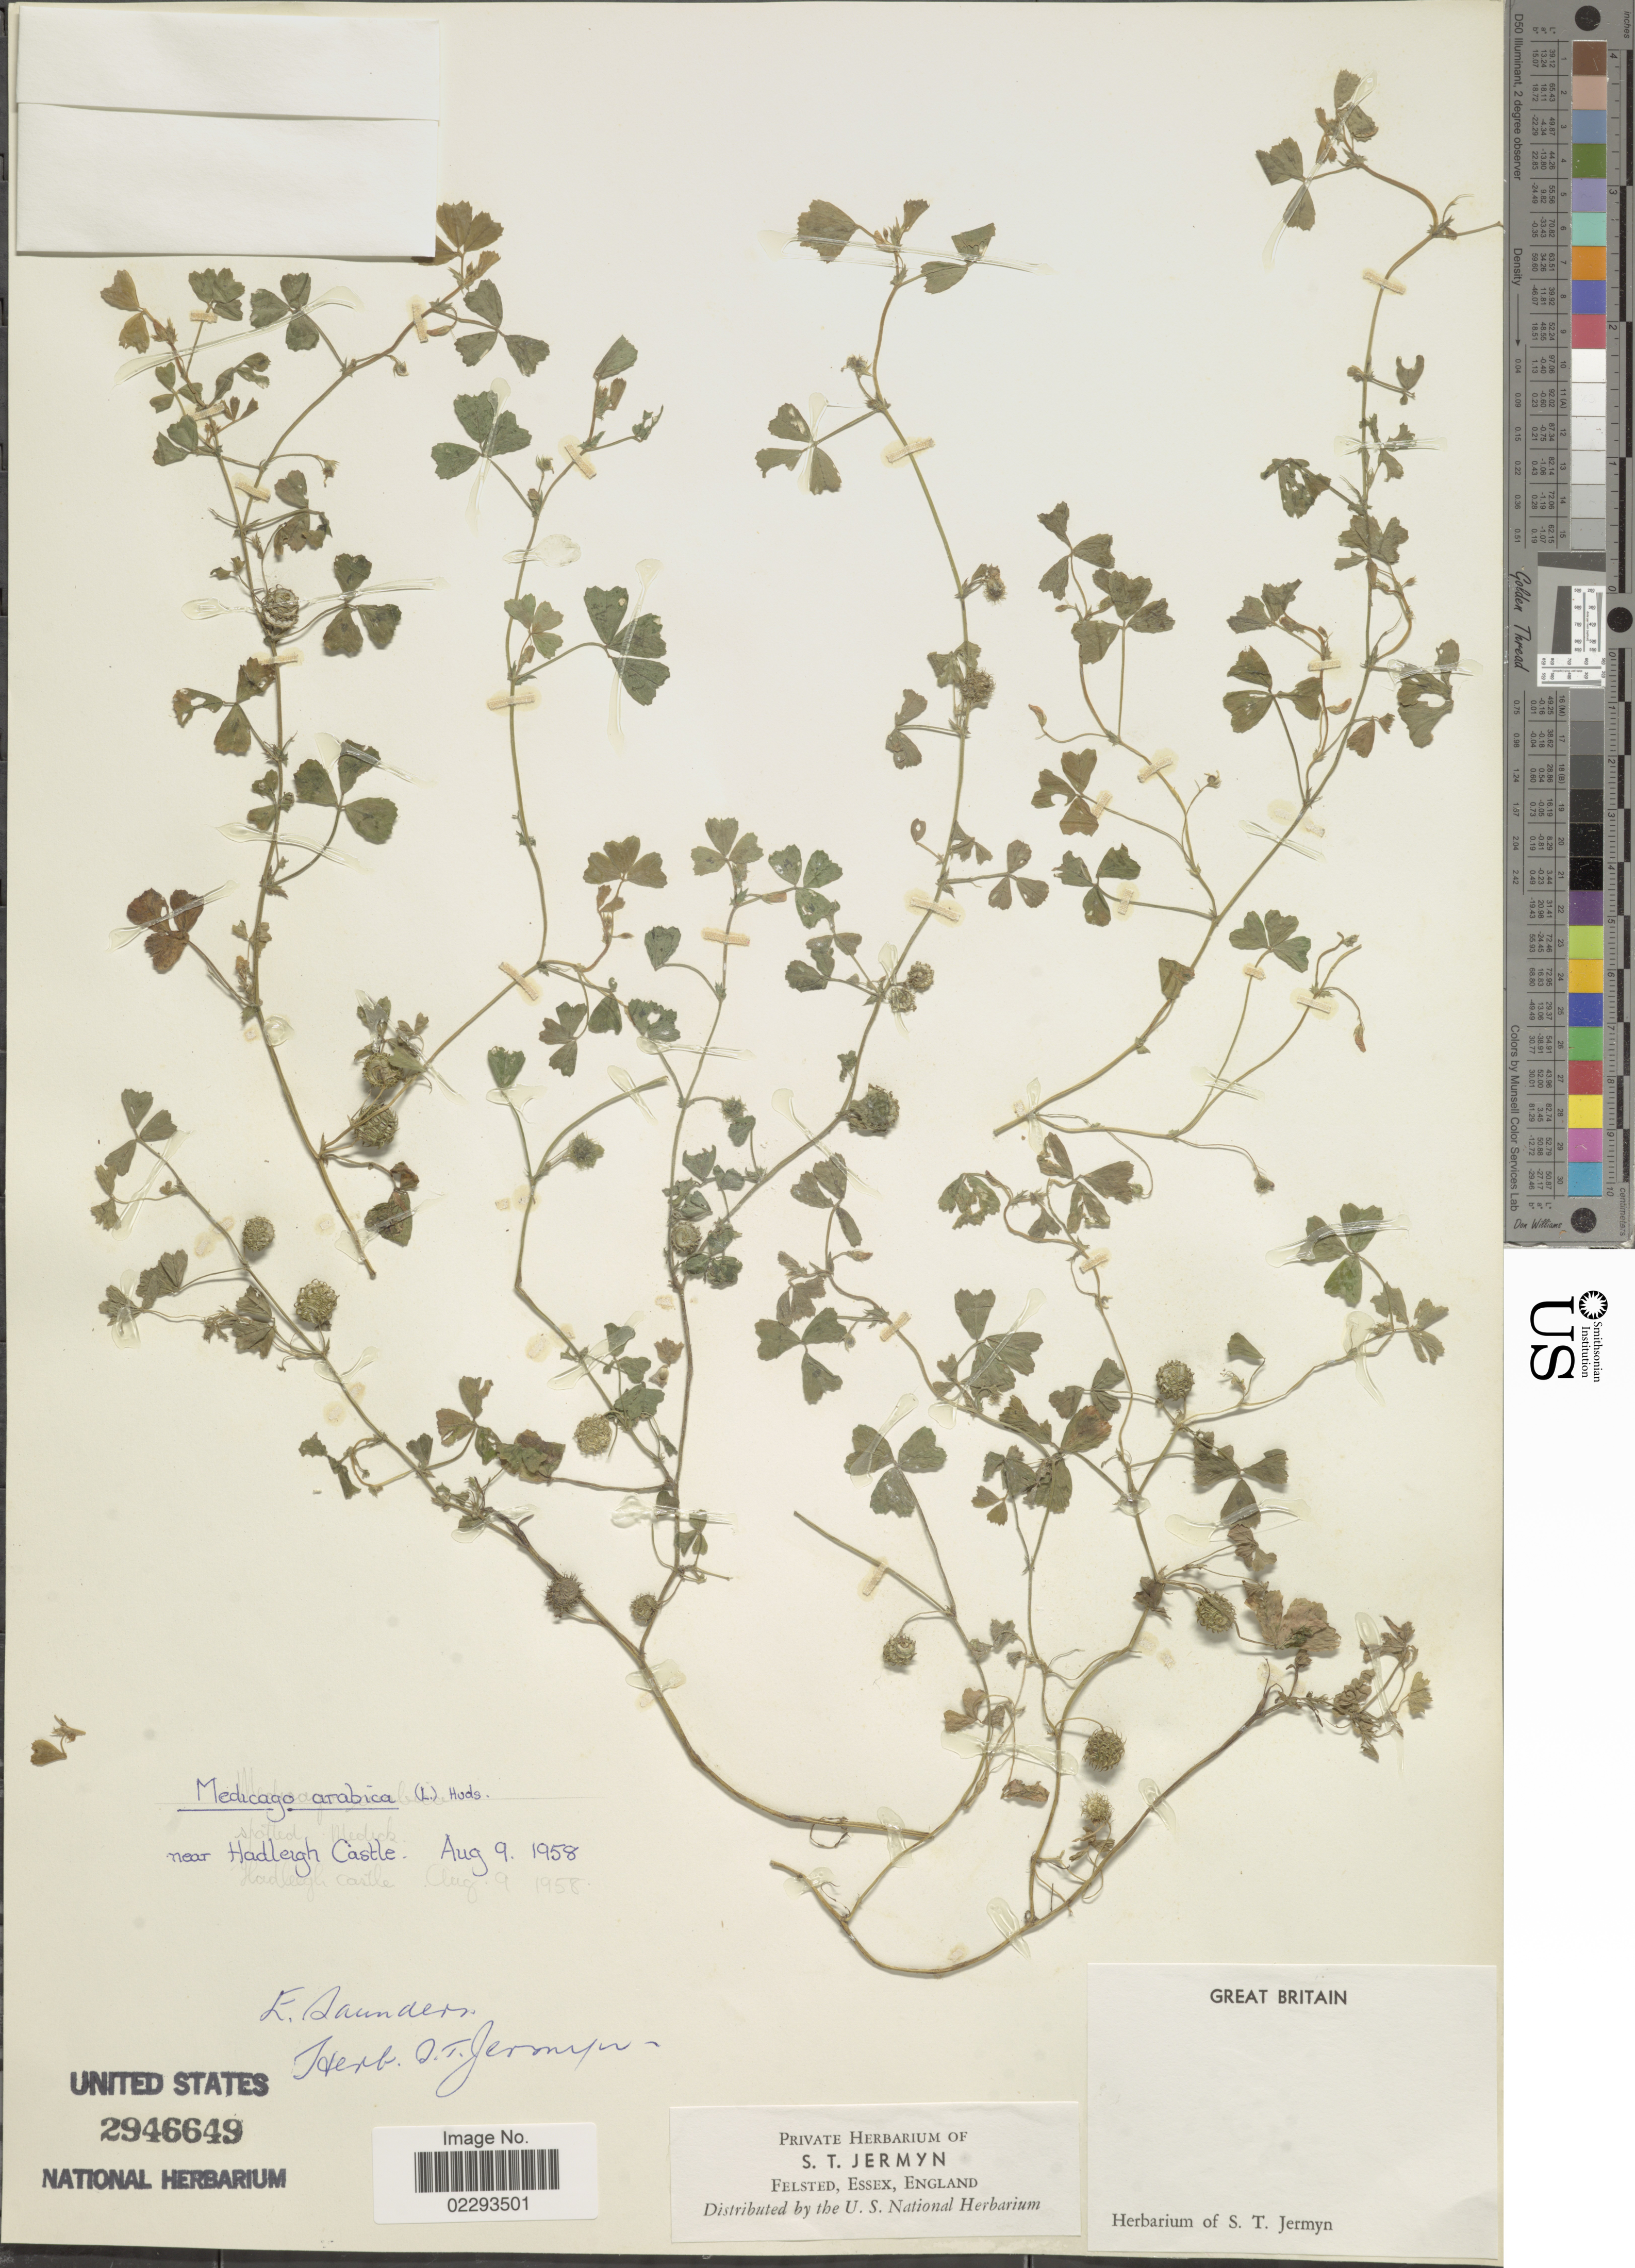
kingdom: Plantae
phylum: Tracheophyta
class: Magnoliopsida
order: Fabales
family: Fabaceae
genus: Medicago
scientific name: Medicago arabica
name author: (L.) Huds.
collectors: E. Sanders & ex herb. S. T. Jermyn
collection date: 1958-08-09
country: United Kingdom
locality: Great Britain, near Hadleugh Castle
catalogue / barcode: US 2946649